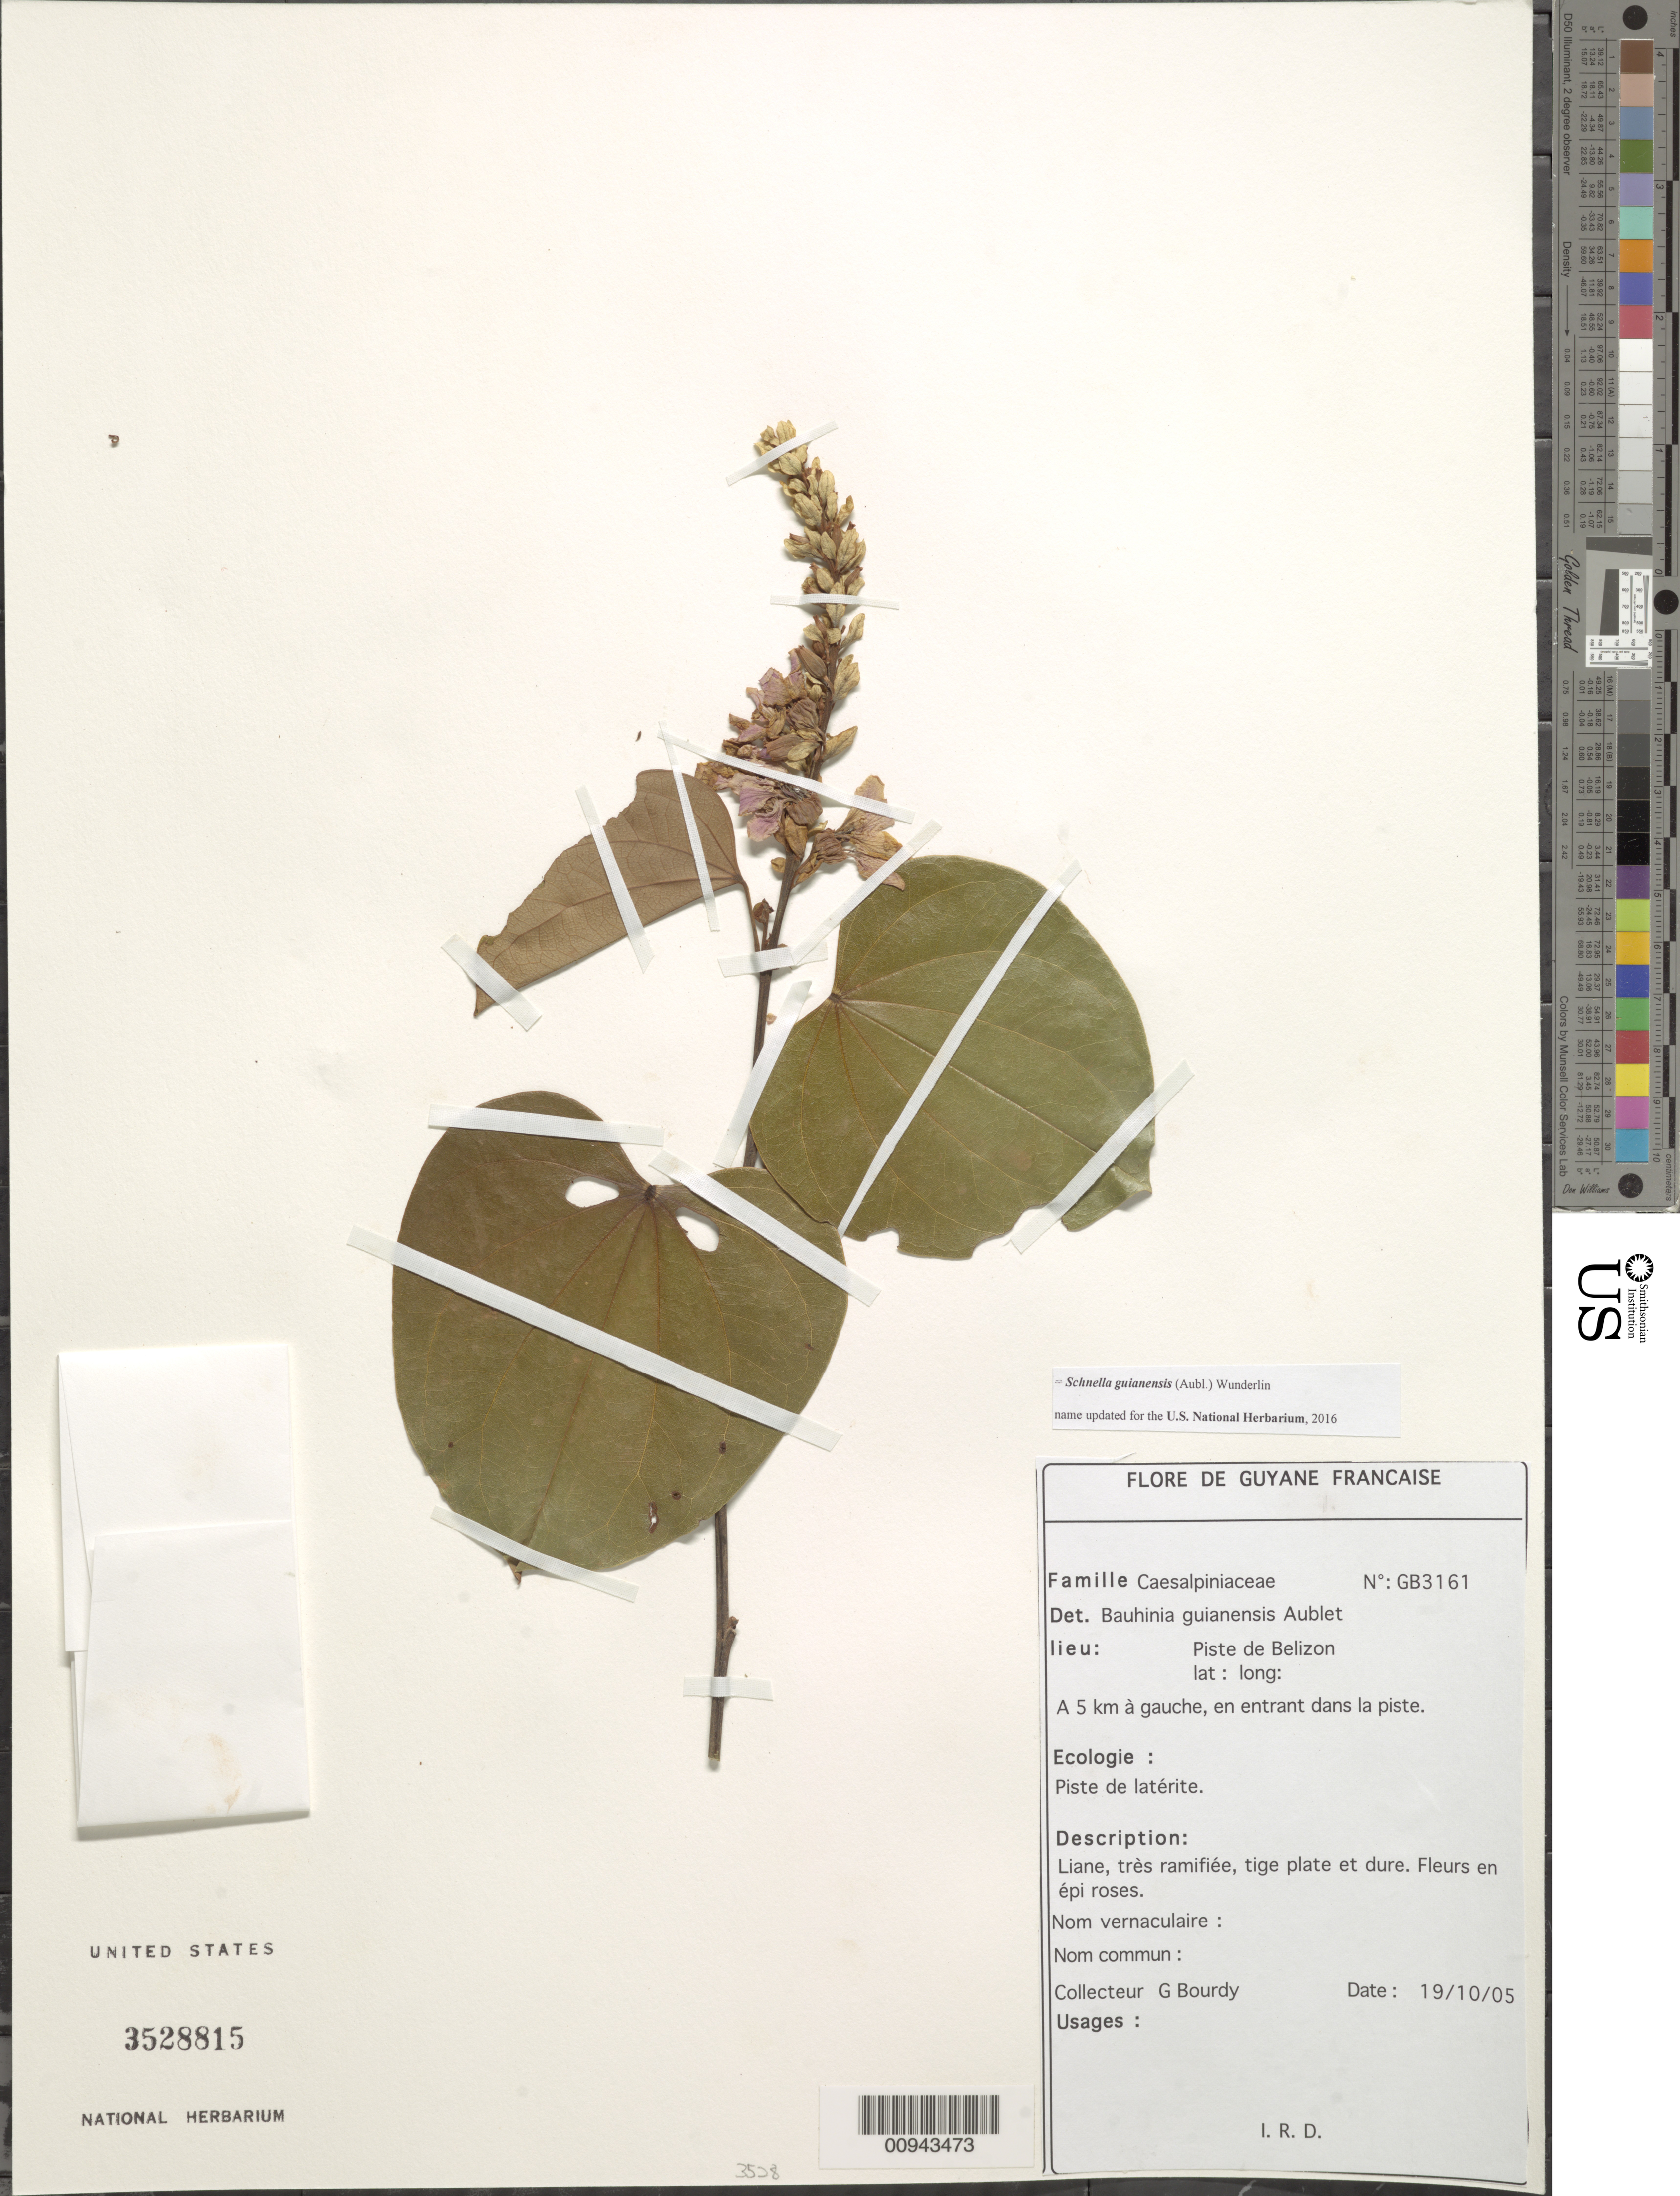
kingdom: Plantae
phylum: Tracheophyta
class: Magnoliopsida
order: Fabales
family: Fabaceae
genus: Schnella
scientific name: Schnella guianensis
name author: (Aubl.) Wunderlin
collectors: G. Bourdy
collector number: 3161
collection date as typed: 19-Oct-05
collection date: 2005-10-19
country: French Guiana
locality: Piste de Belizon, a 5km a gauche, en entrant dans la piste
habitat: Piste de laterite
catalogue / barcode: US 3528815